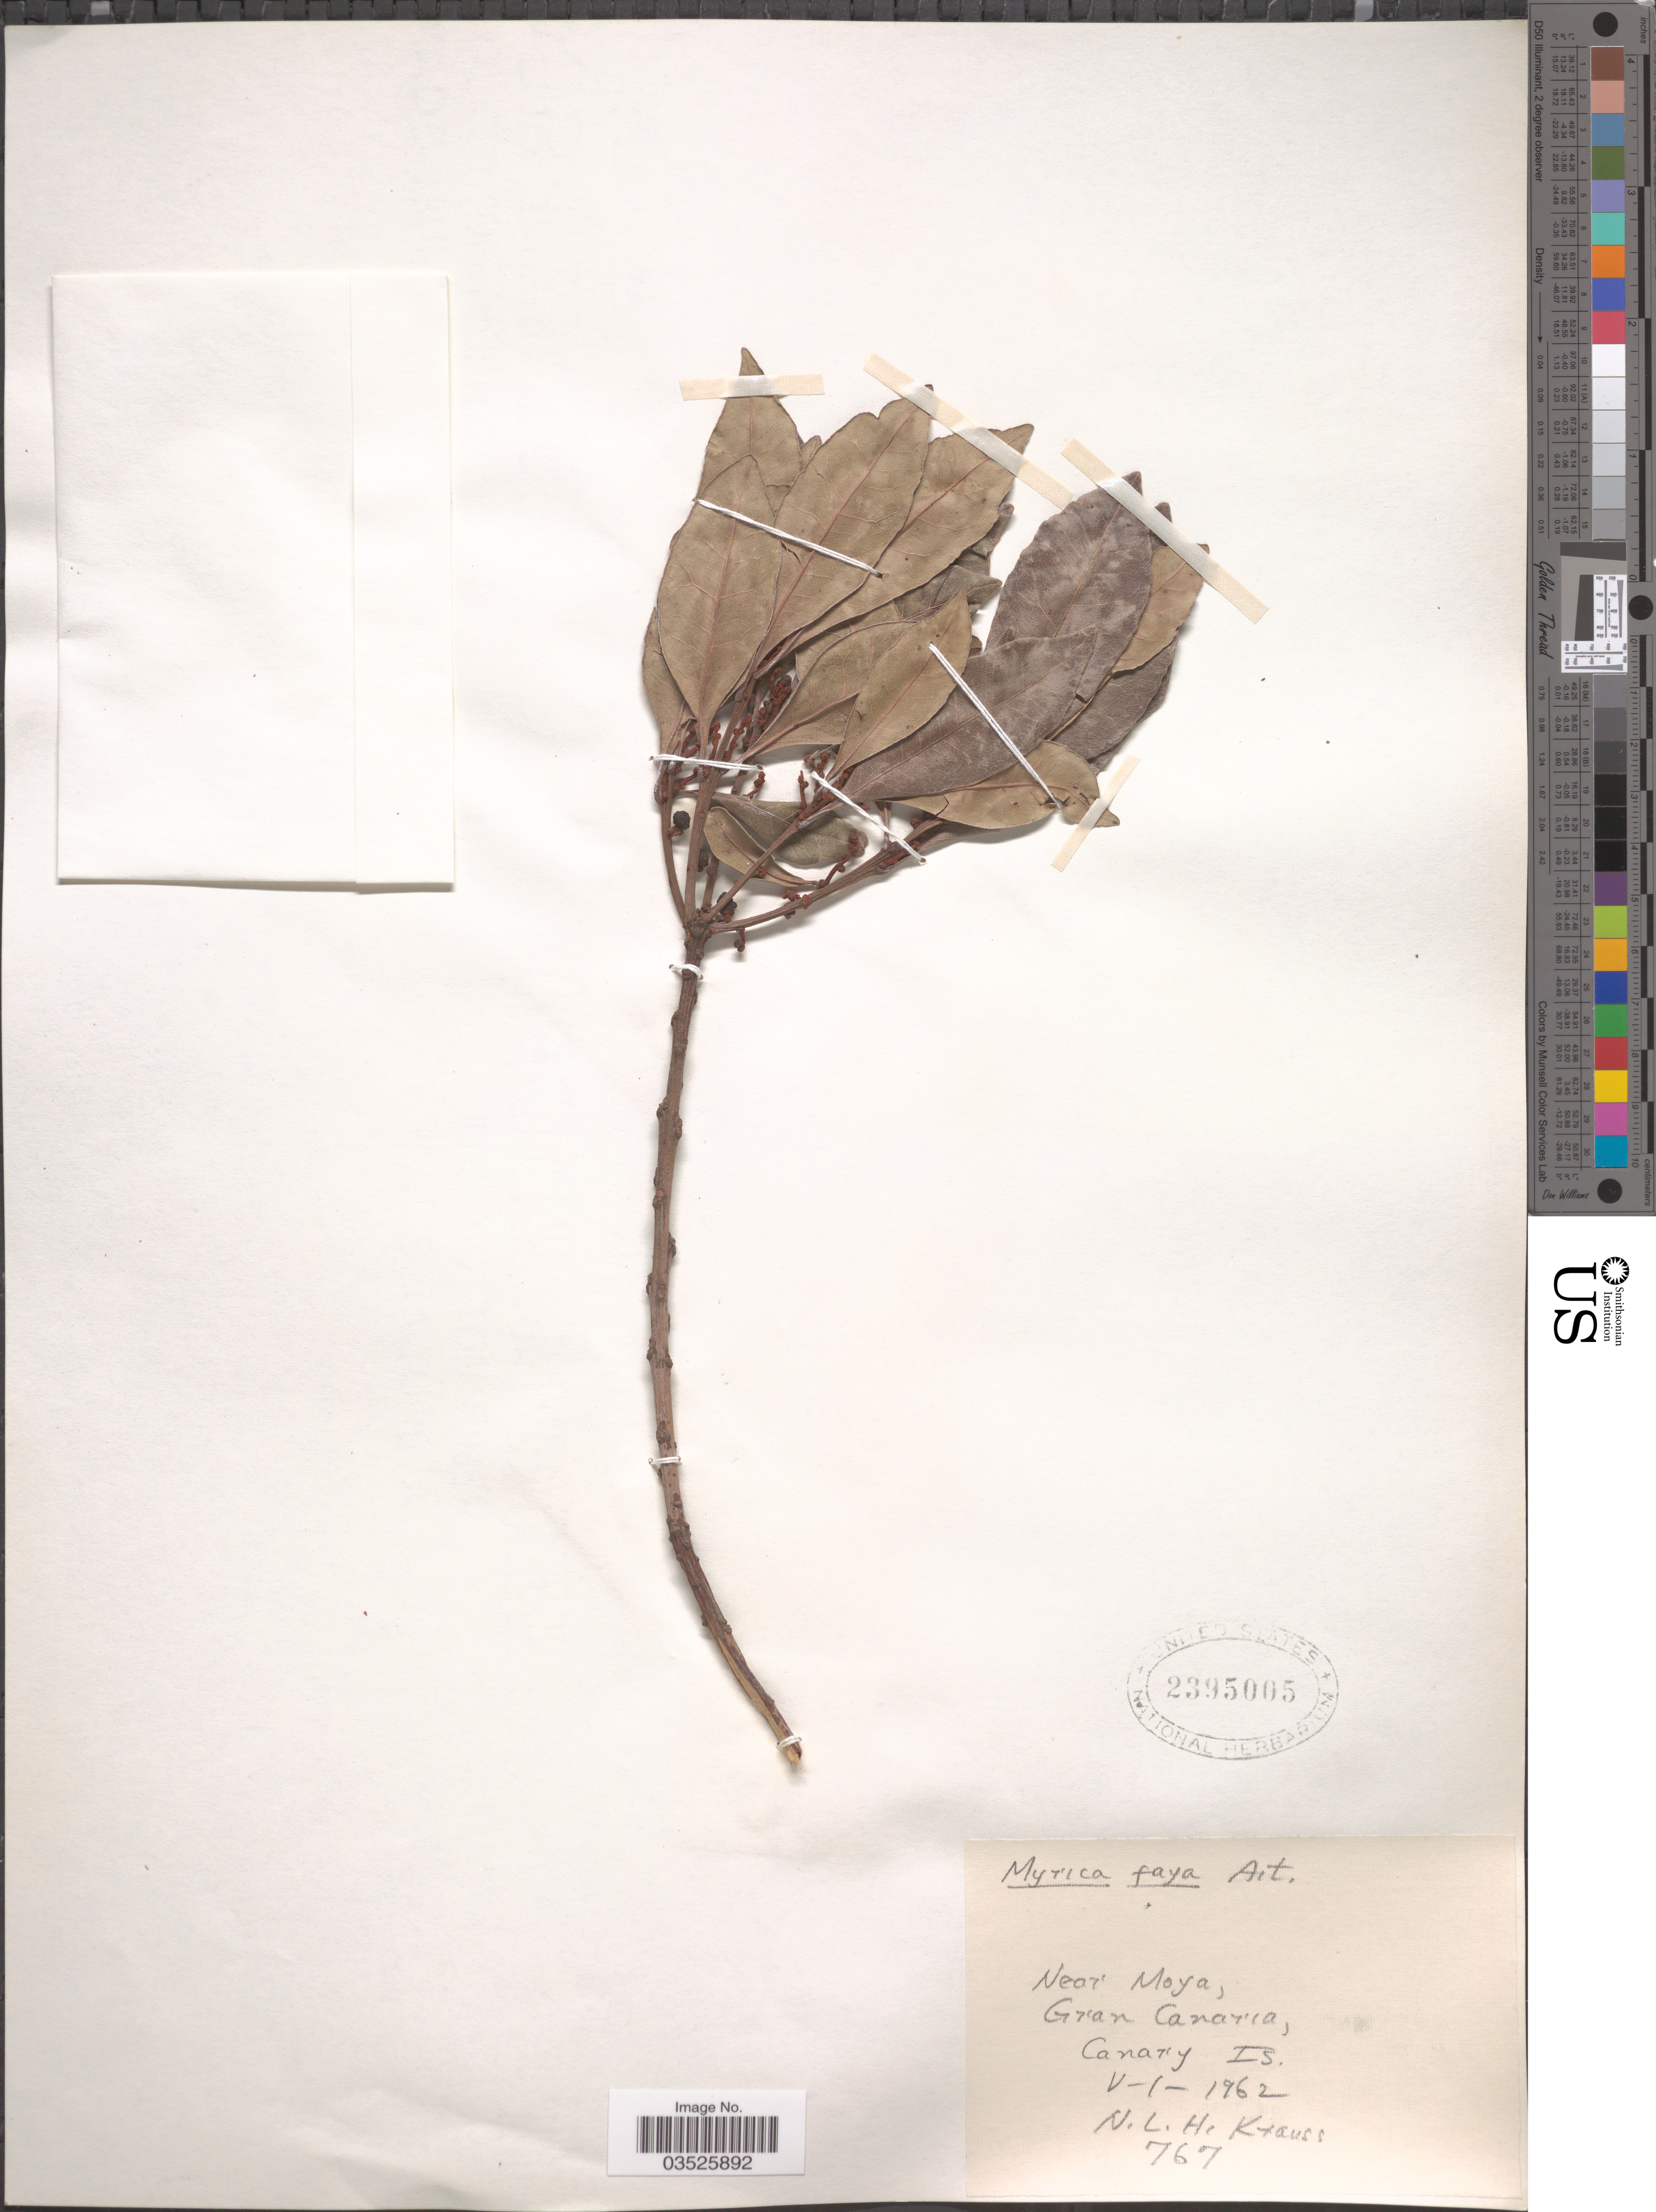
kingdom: Plantae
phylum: Tracheophyta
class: Magnoliopsida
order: Fagales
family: Myricaceae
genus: Morella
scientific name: Morella faya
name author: (Aiton) Wilbur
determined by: Strong, Mark T., (BOT), Smithsonian Institution - National Museum of Natural History (UNITED STATES)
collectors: N. Krauss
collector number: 767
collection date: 1962-05-01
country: Spain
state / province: Canarias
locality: Near Moya, Gran Canaria, Canary Is.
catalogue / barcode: US 2395005